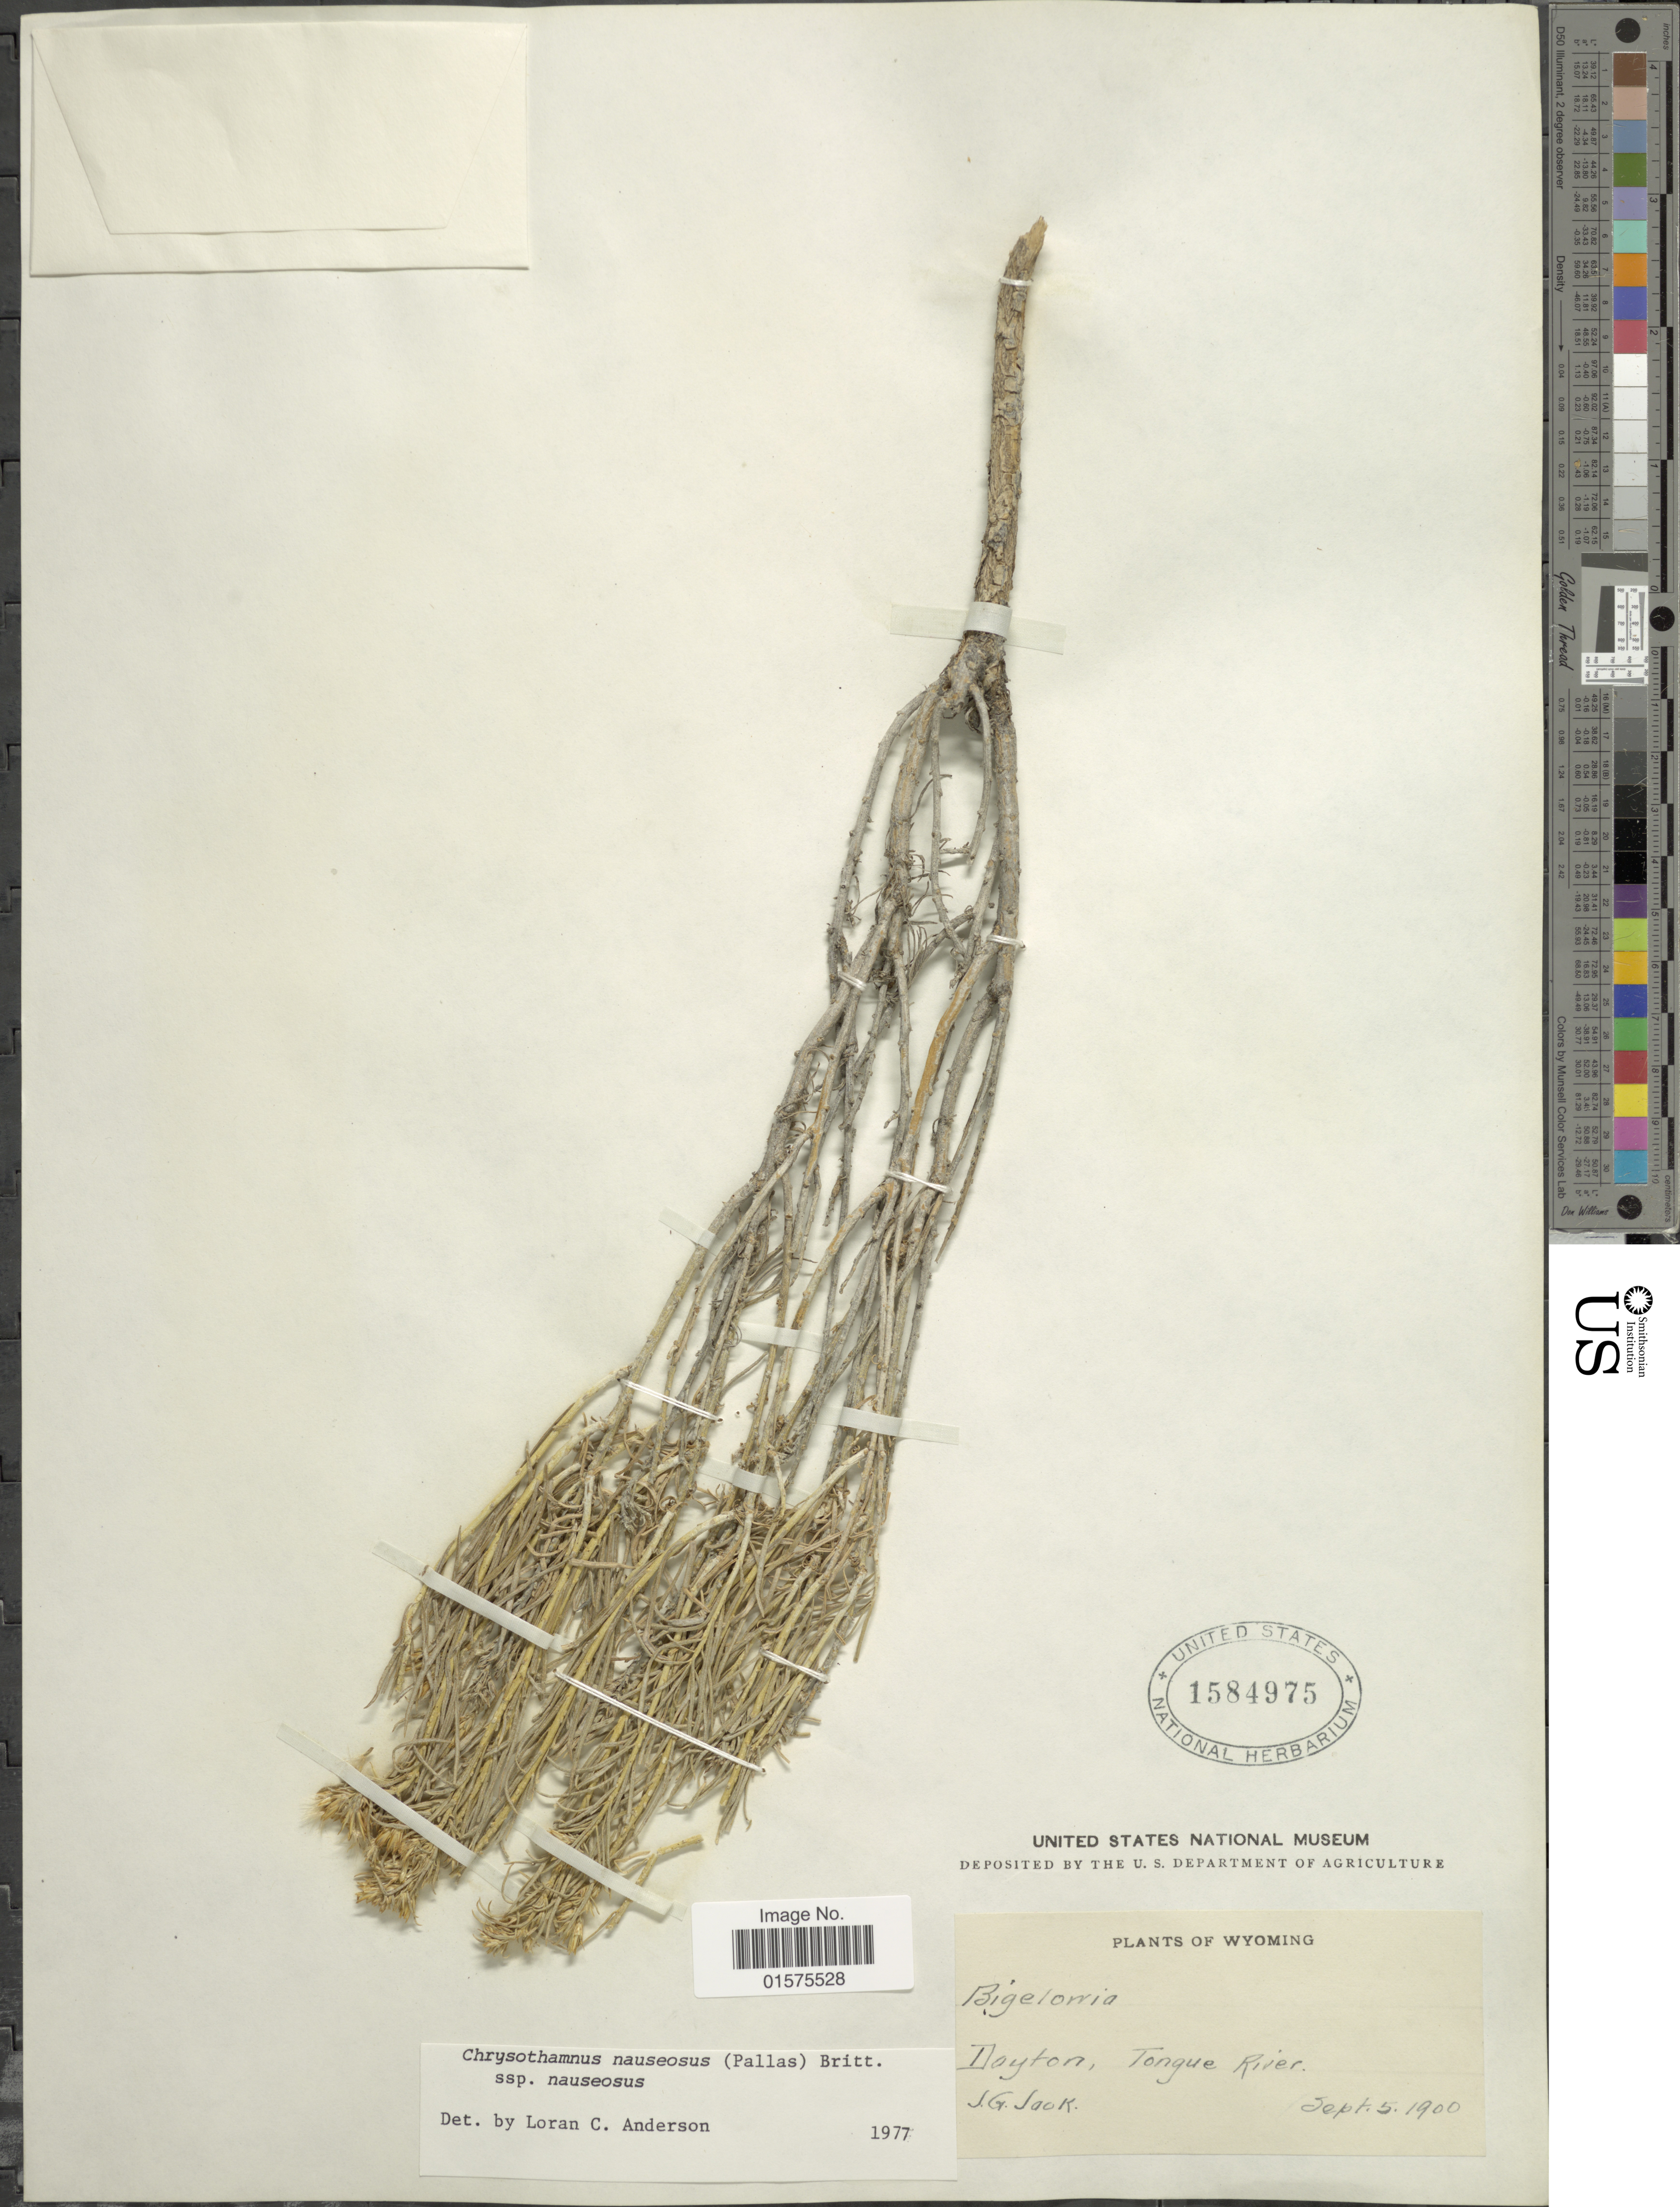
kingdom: Plantae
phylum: Tracheophyta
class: Magnoliopsida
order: Asterales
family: Asteraceae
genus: Ericameria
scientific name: Ericameria nauseosa var. nauseosa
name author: (Pall. ex Pursh) G.L. Nesom & G.I. Baird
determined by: Urbatsch, Lowell E., Curator (LSU), Louisiana State University (UNITED STATES)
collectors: J. G. Jack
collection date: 1900-09-05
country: United States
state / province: Wyoming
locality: Dayton, Tonque River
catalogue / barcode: US 1584975